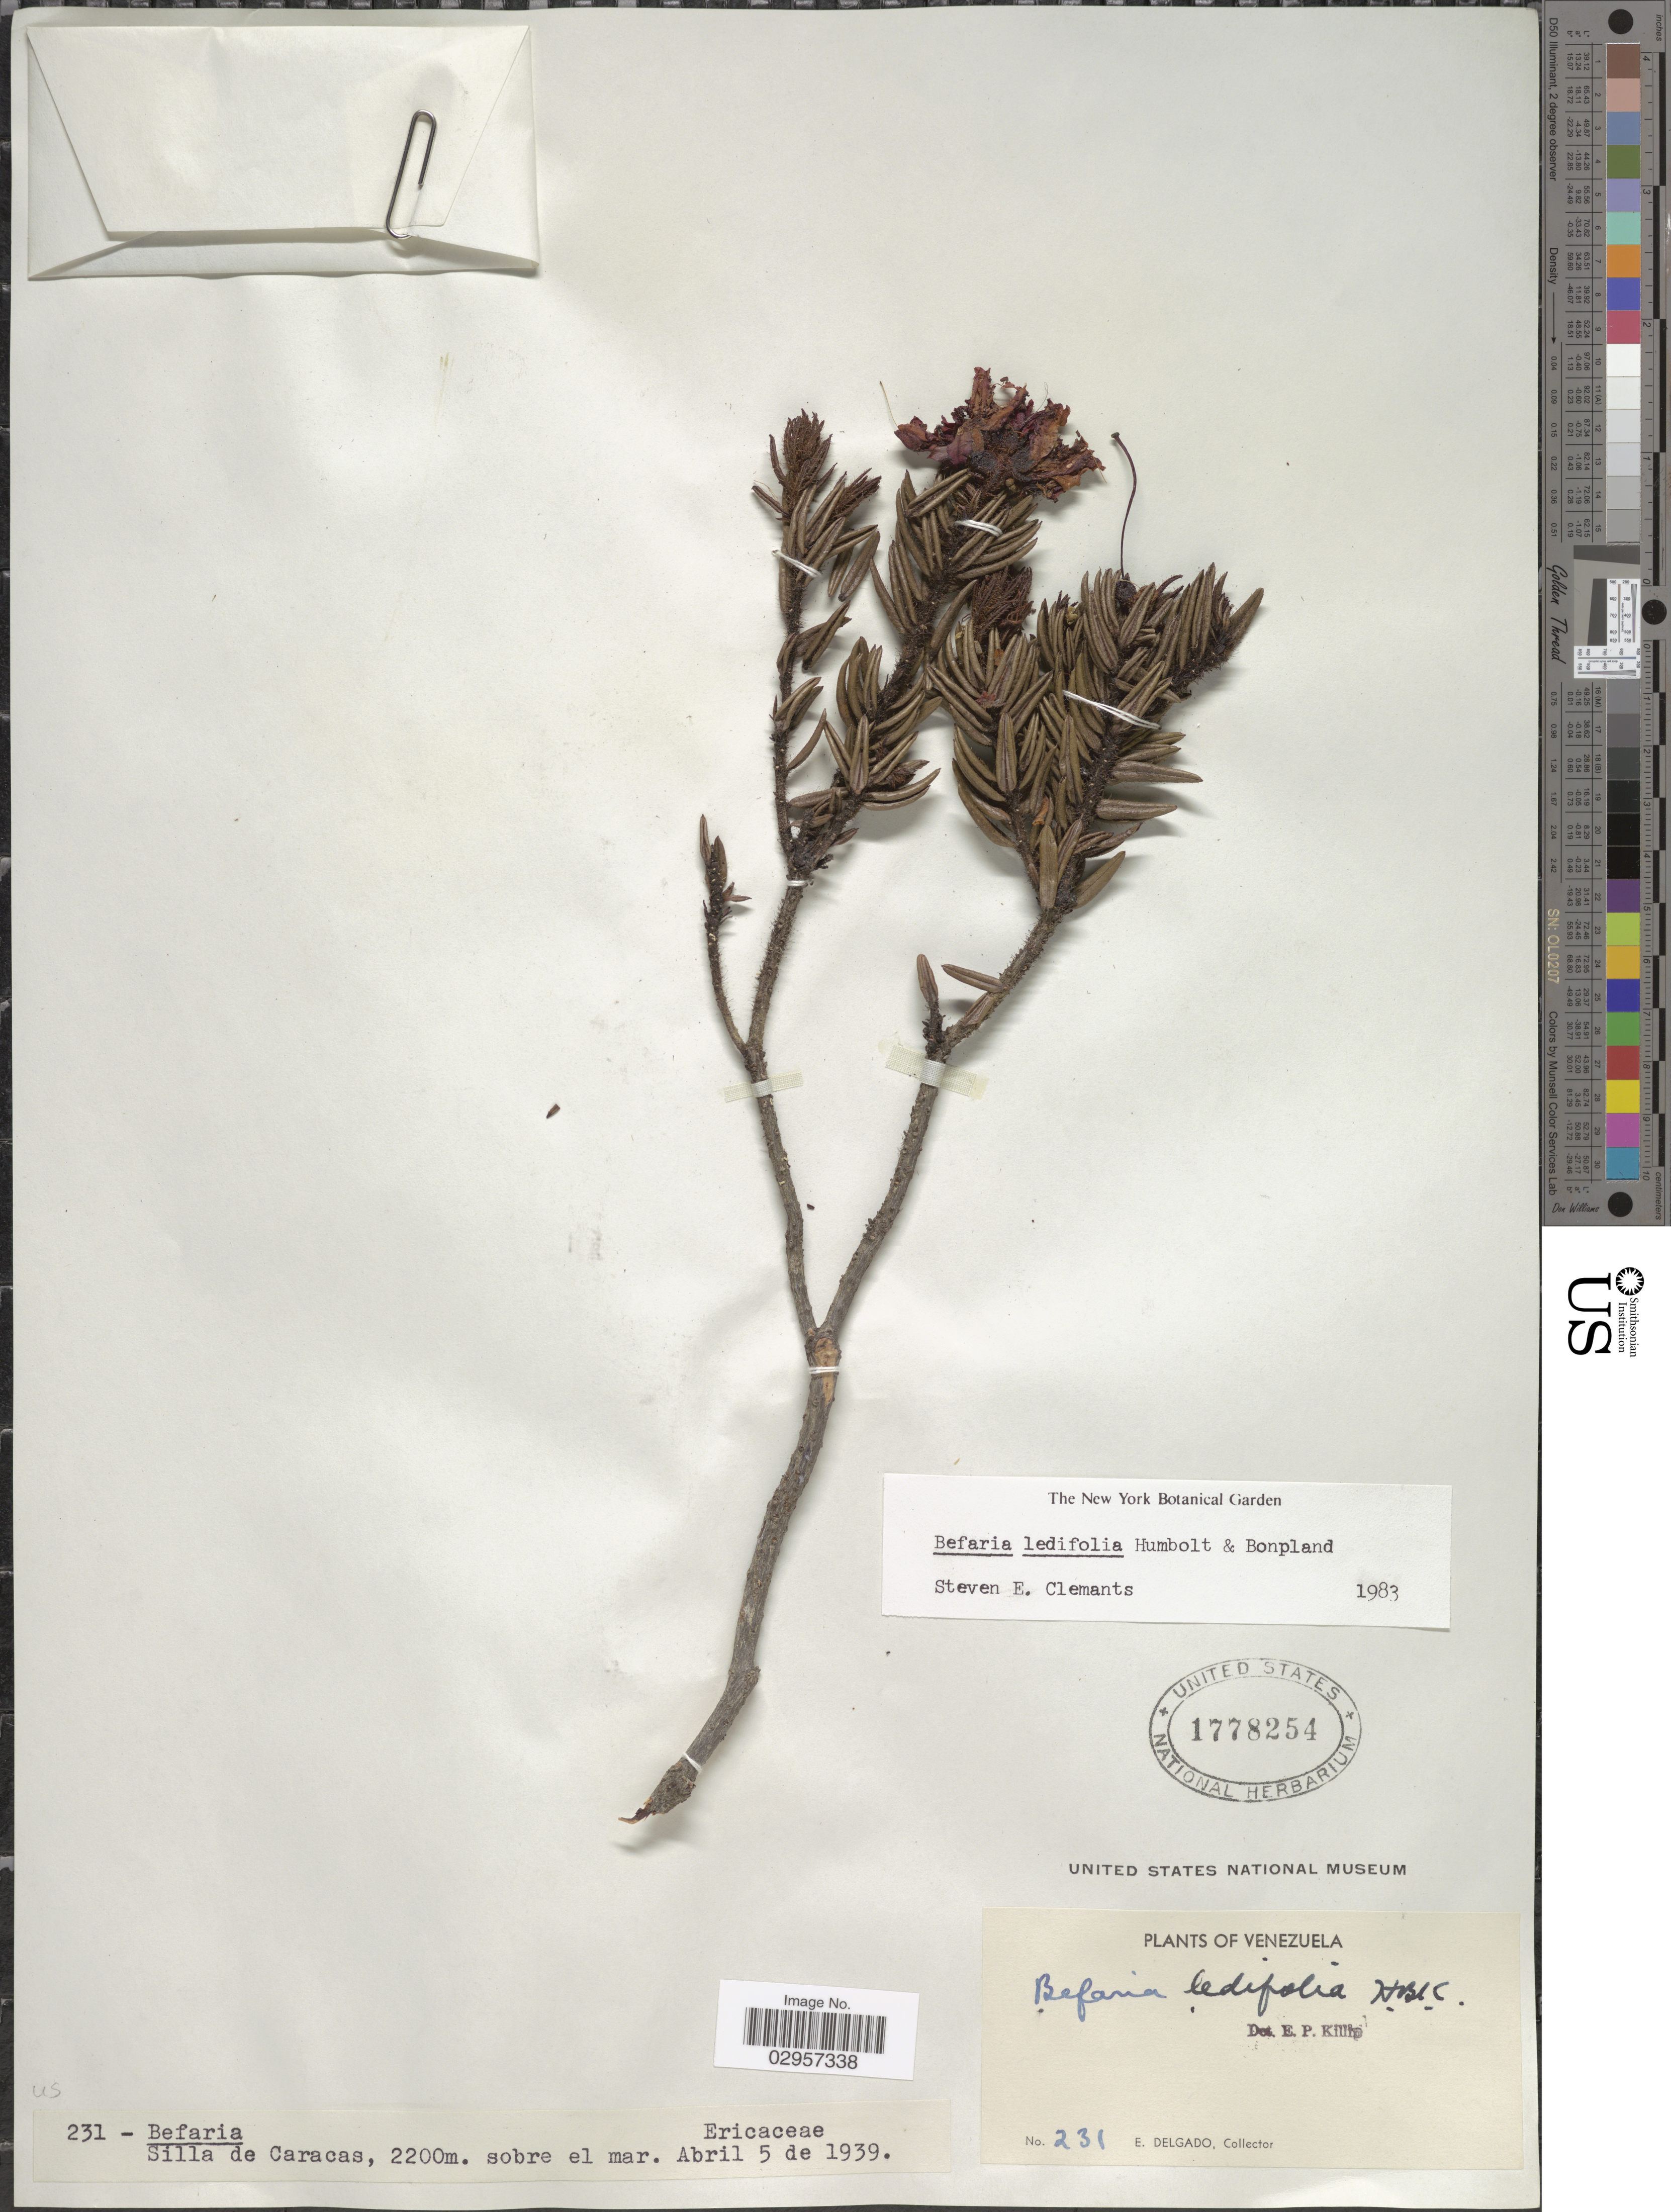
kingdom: Plantae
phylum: Tracheophyta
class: Magnoliopsida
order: Ericales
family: Ericaceae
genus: Befaria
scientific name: Befaria ledifolia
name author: Bonpl.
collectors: E. Delgado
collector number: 231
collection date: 1939-04-05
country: Venezuela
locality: Silla de Caracas.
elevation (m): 2200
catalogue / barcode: US 1778254